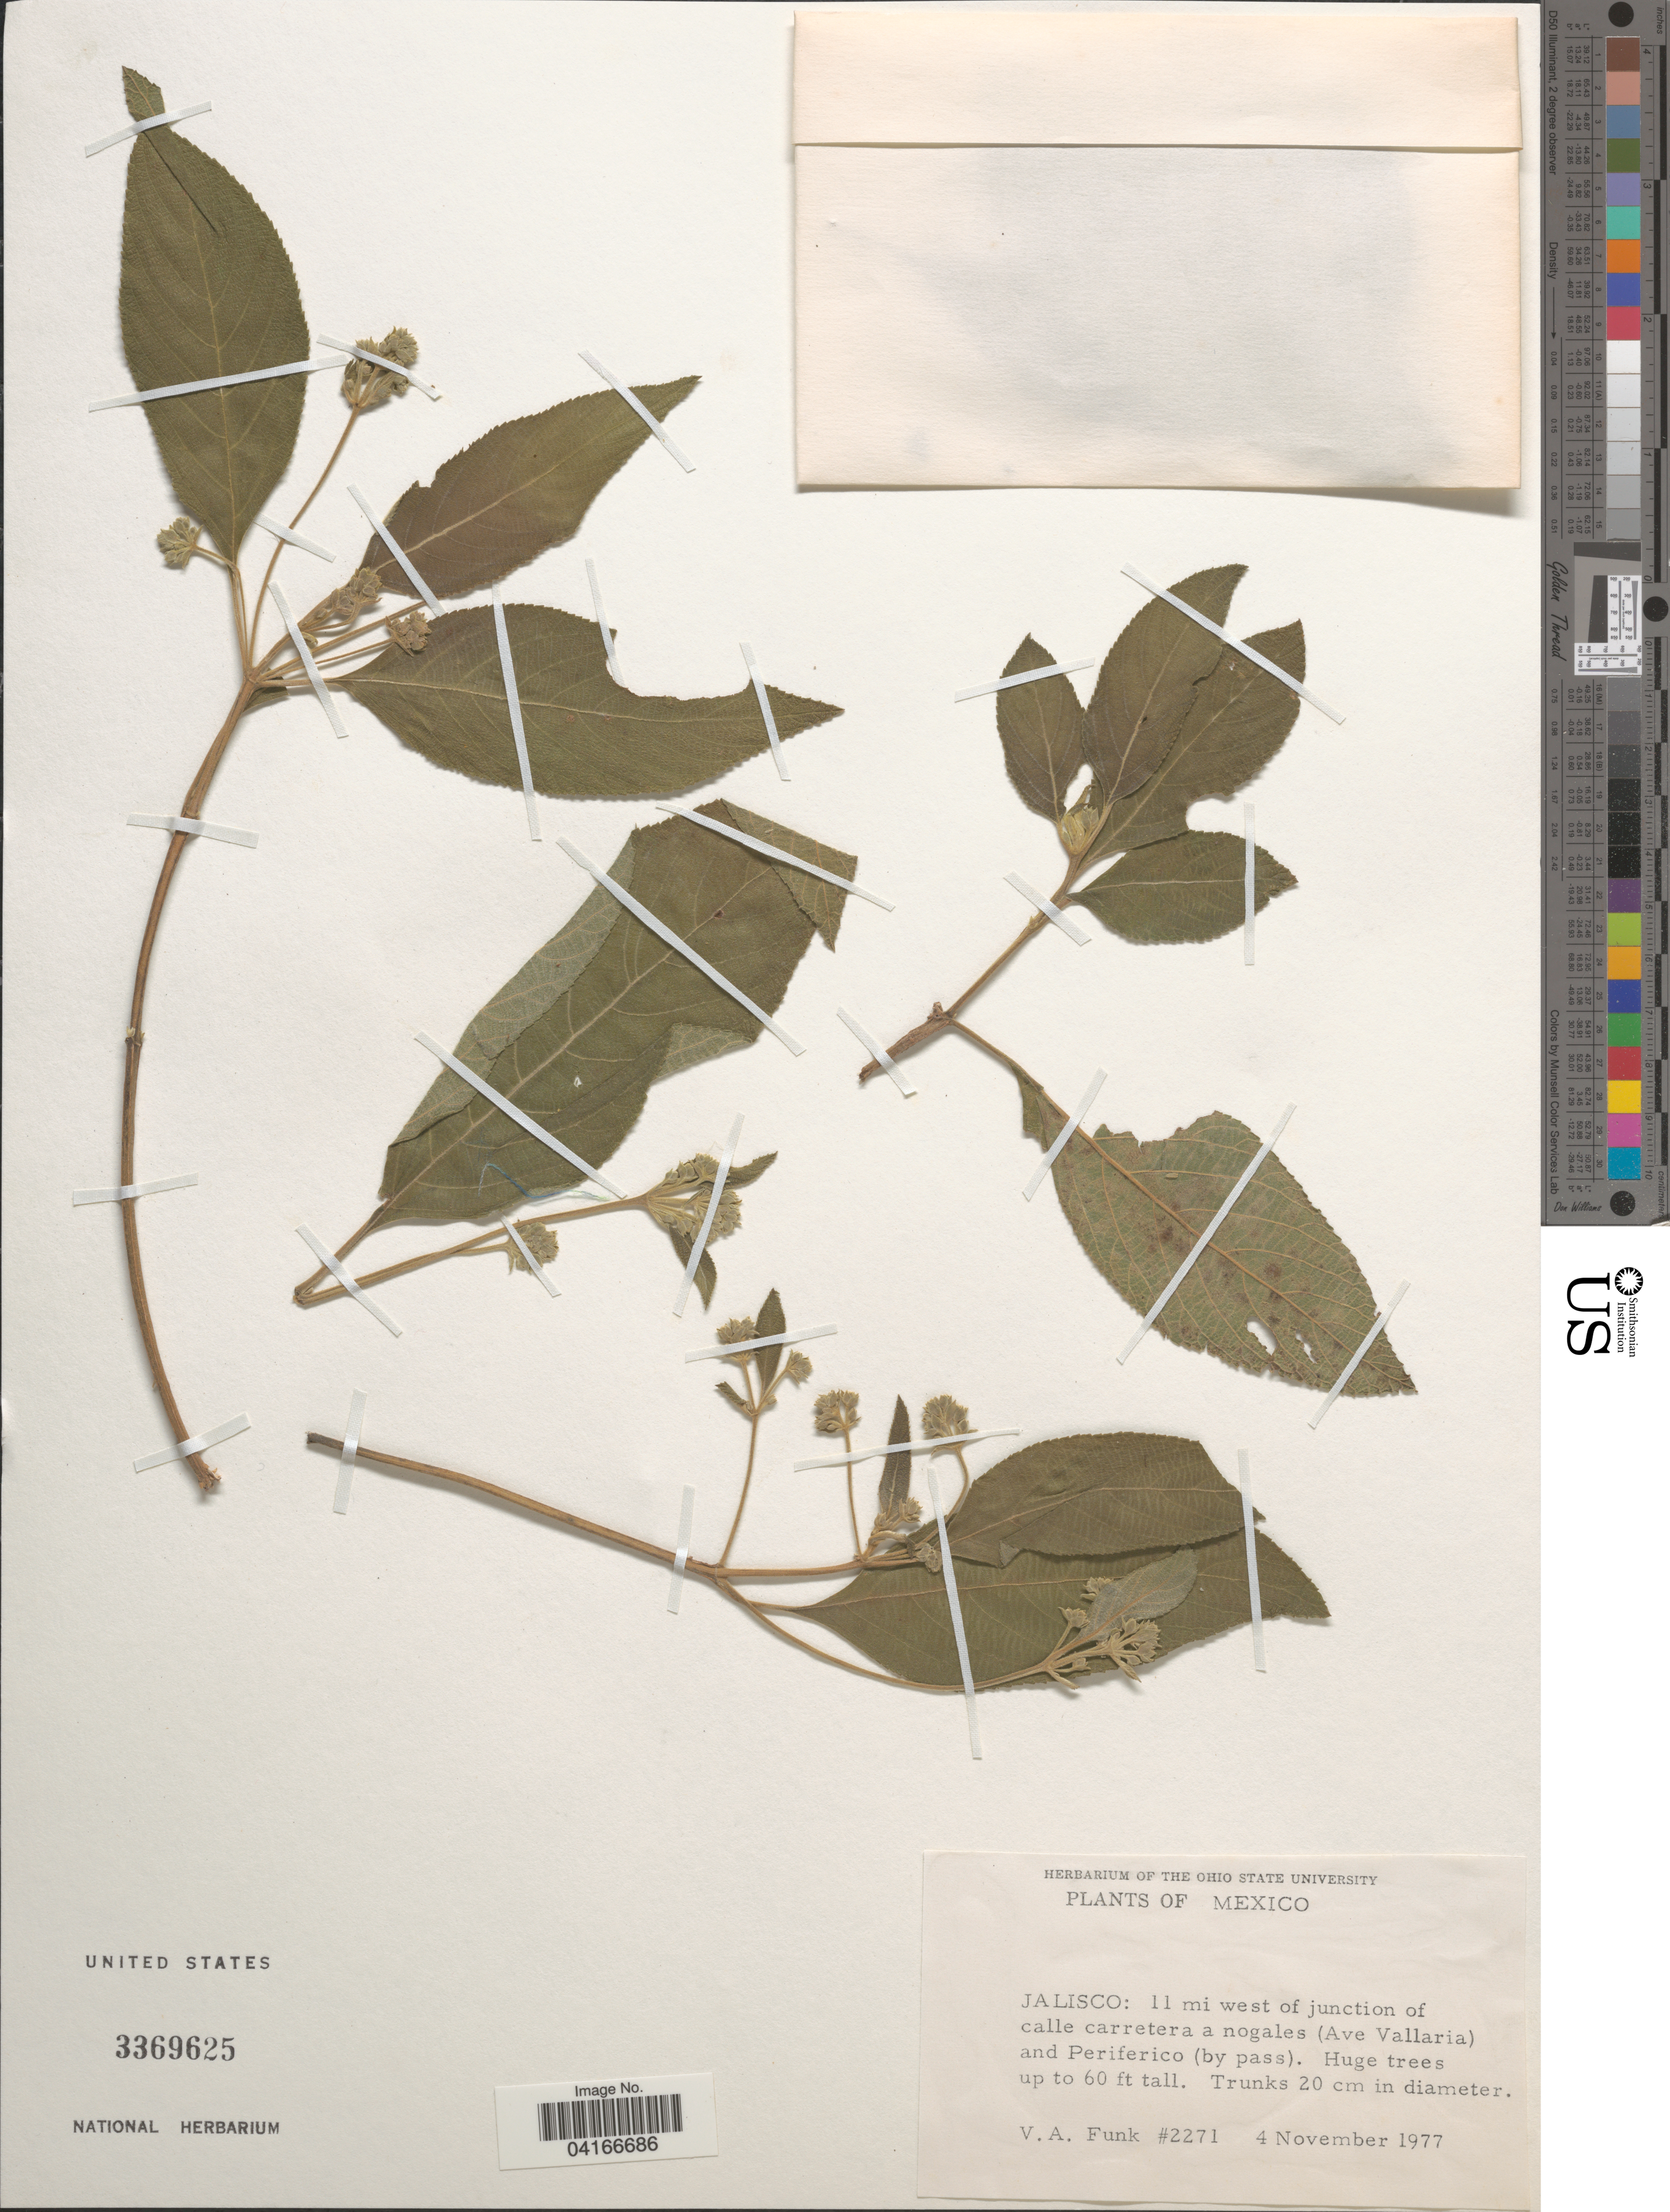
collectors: V. Funk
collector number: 2271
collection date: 1977-11-04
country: Mexico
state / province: Jalisco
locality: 11 mi west of junction of calle carretera a nogales (Ave Vallaria) and Periferico (by pass).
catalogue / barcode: US 3369625